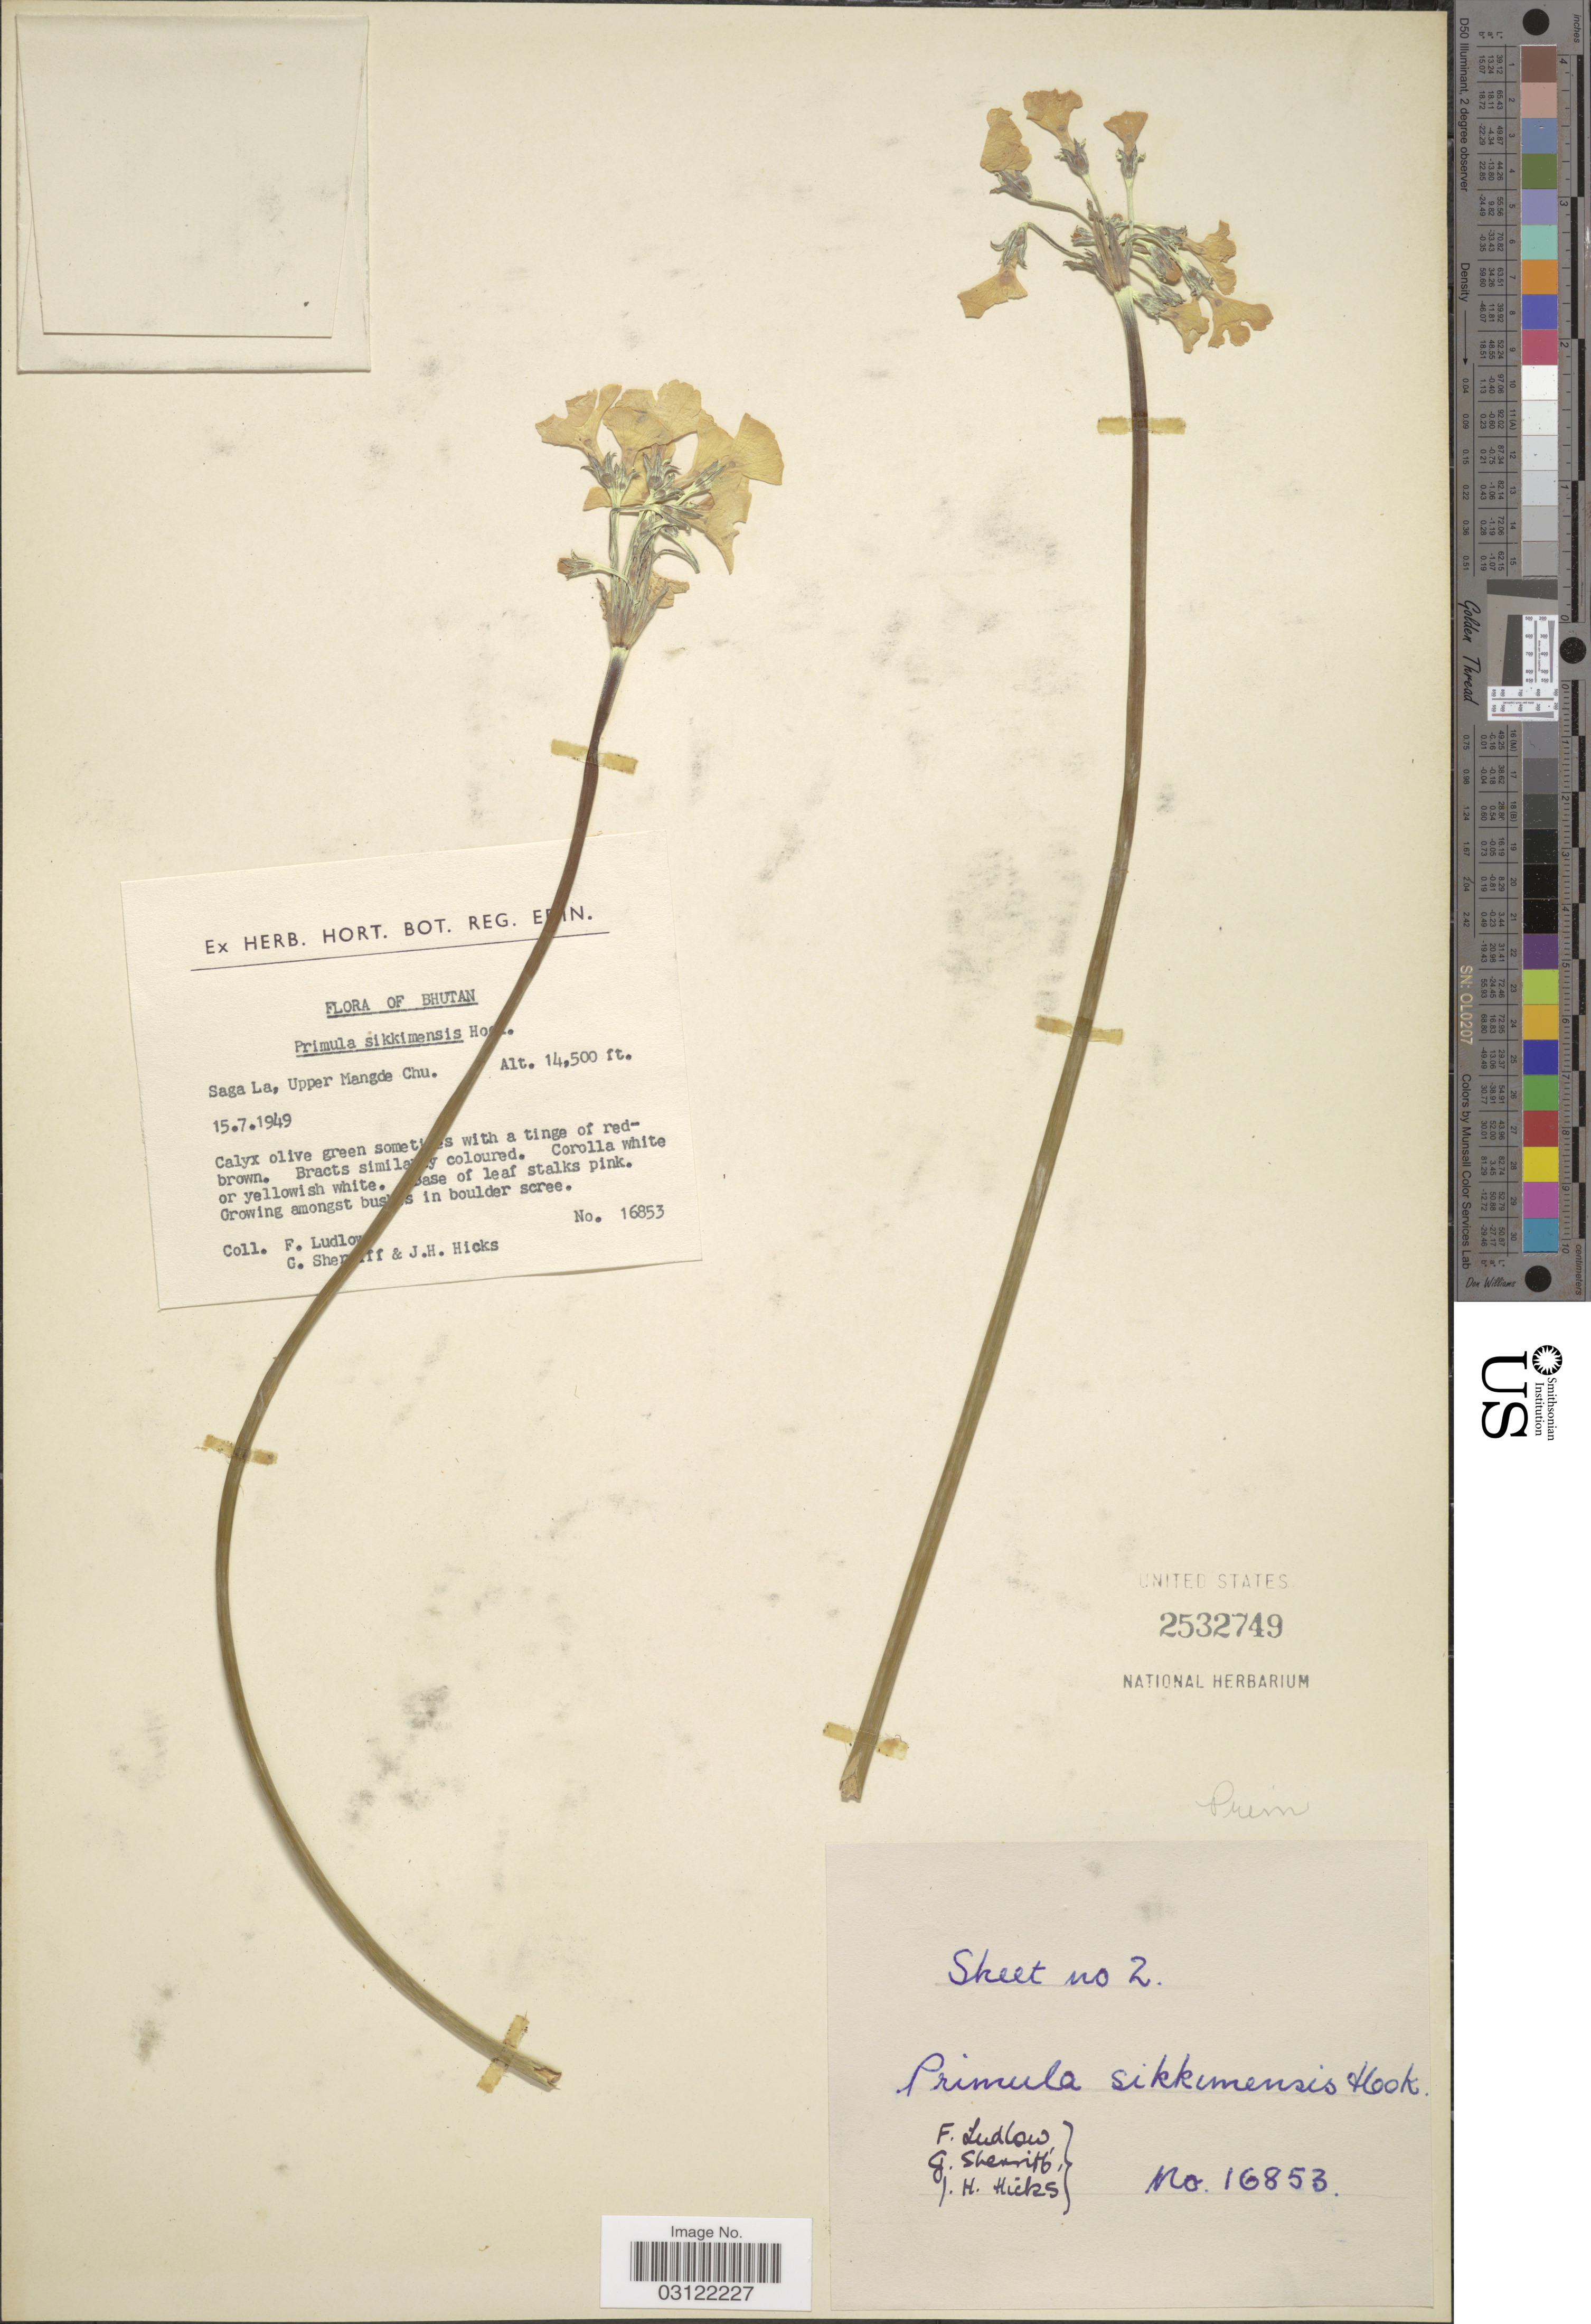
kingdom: Plantae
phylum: Tracheophyta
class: Magnoliopsida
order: Ericales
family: Primulaceae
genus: Primula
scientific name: Primula sikkimensis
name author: Hook.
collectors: F. Ludlow, G. Sherriff & J. H. Hicks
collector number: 16853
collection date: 1949-07-15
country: Bhutan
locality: Saga La, Upper Mangde Chu.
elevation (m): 4420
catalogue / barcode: US 2532749